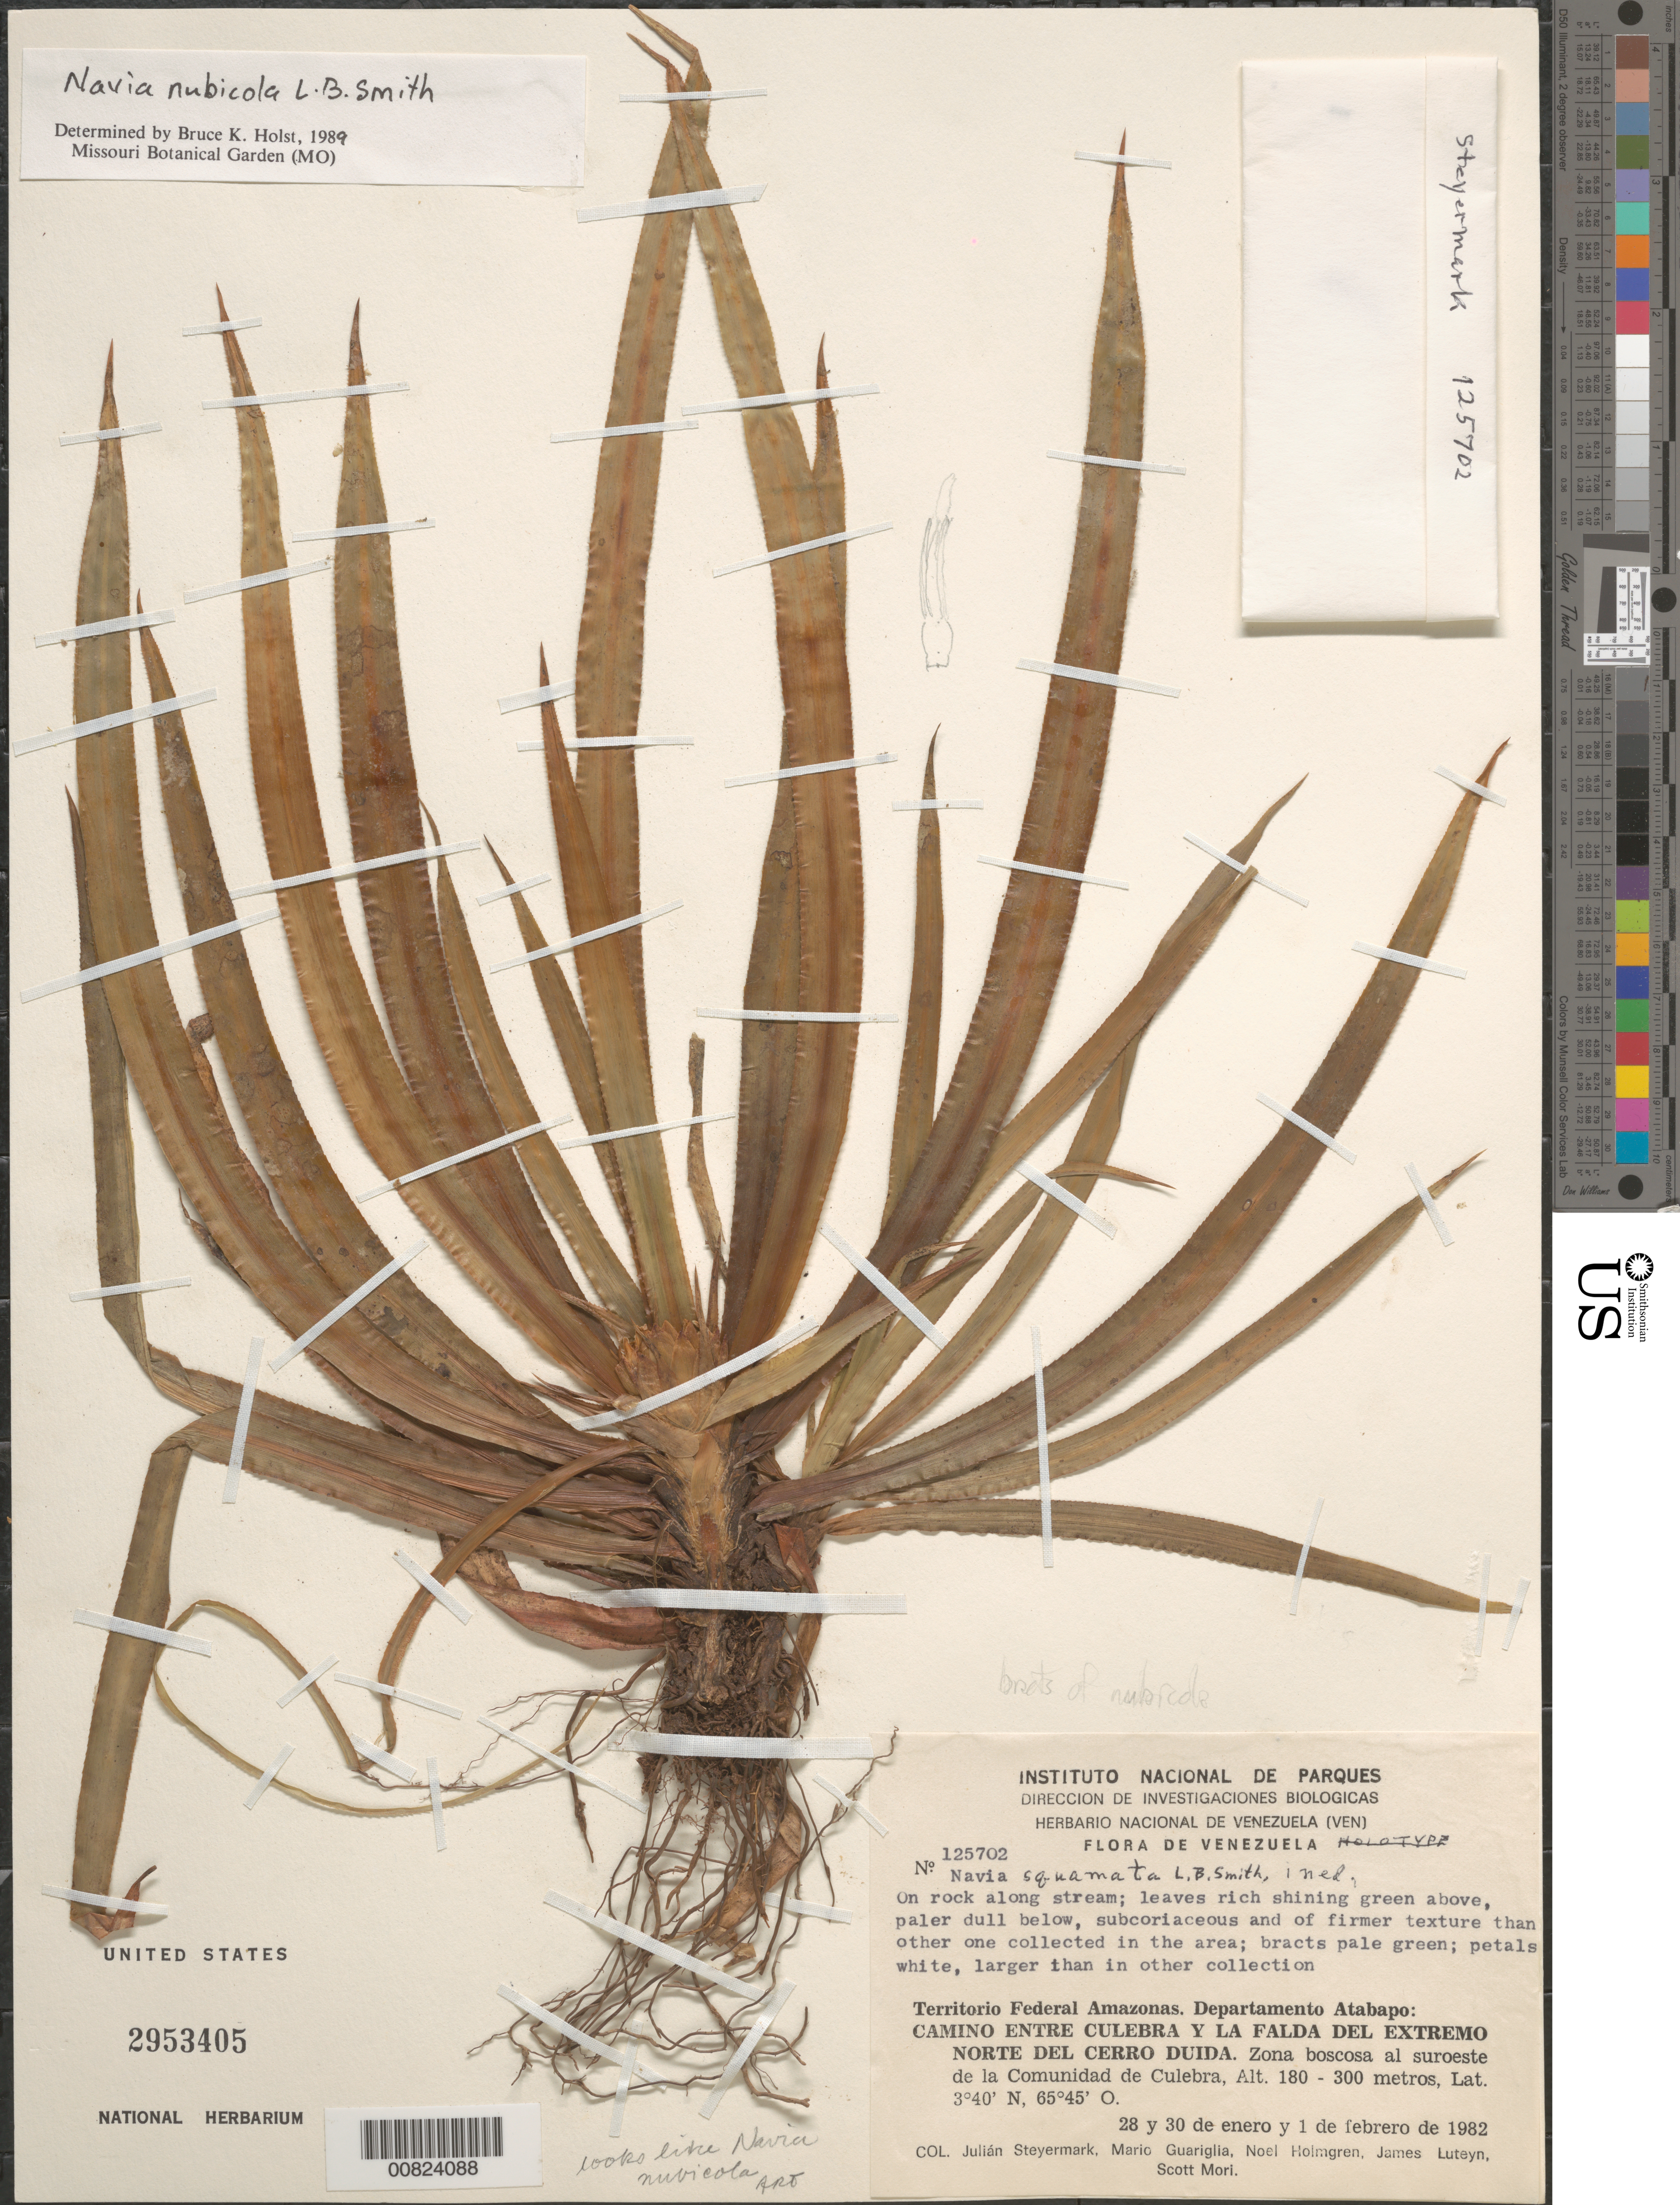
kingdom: Plantae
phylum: Tracheophyta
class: Liliopsida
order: Poales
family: Bromeliaceae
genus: Navia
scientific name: Navia nubicola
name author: L.B. Sm.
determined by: Holst, Bruce K.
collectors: J. Steyermark, M. Guariglia P., N. H. Holmgren, J. L. Luteyn & S. Mori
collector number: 125702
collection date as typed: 28-Jan-82 to 1-Feb-82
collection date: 1982-01-28/1982-02-01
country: Venezuela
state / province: Amazonas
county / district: Atabapo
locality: Río Cunucunuma, entre las Communidades de Culebra y Huachamacari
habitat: Zona boscosa; on rock along stream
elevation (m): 180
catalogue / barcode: US 2953405